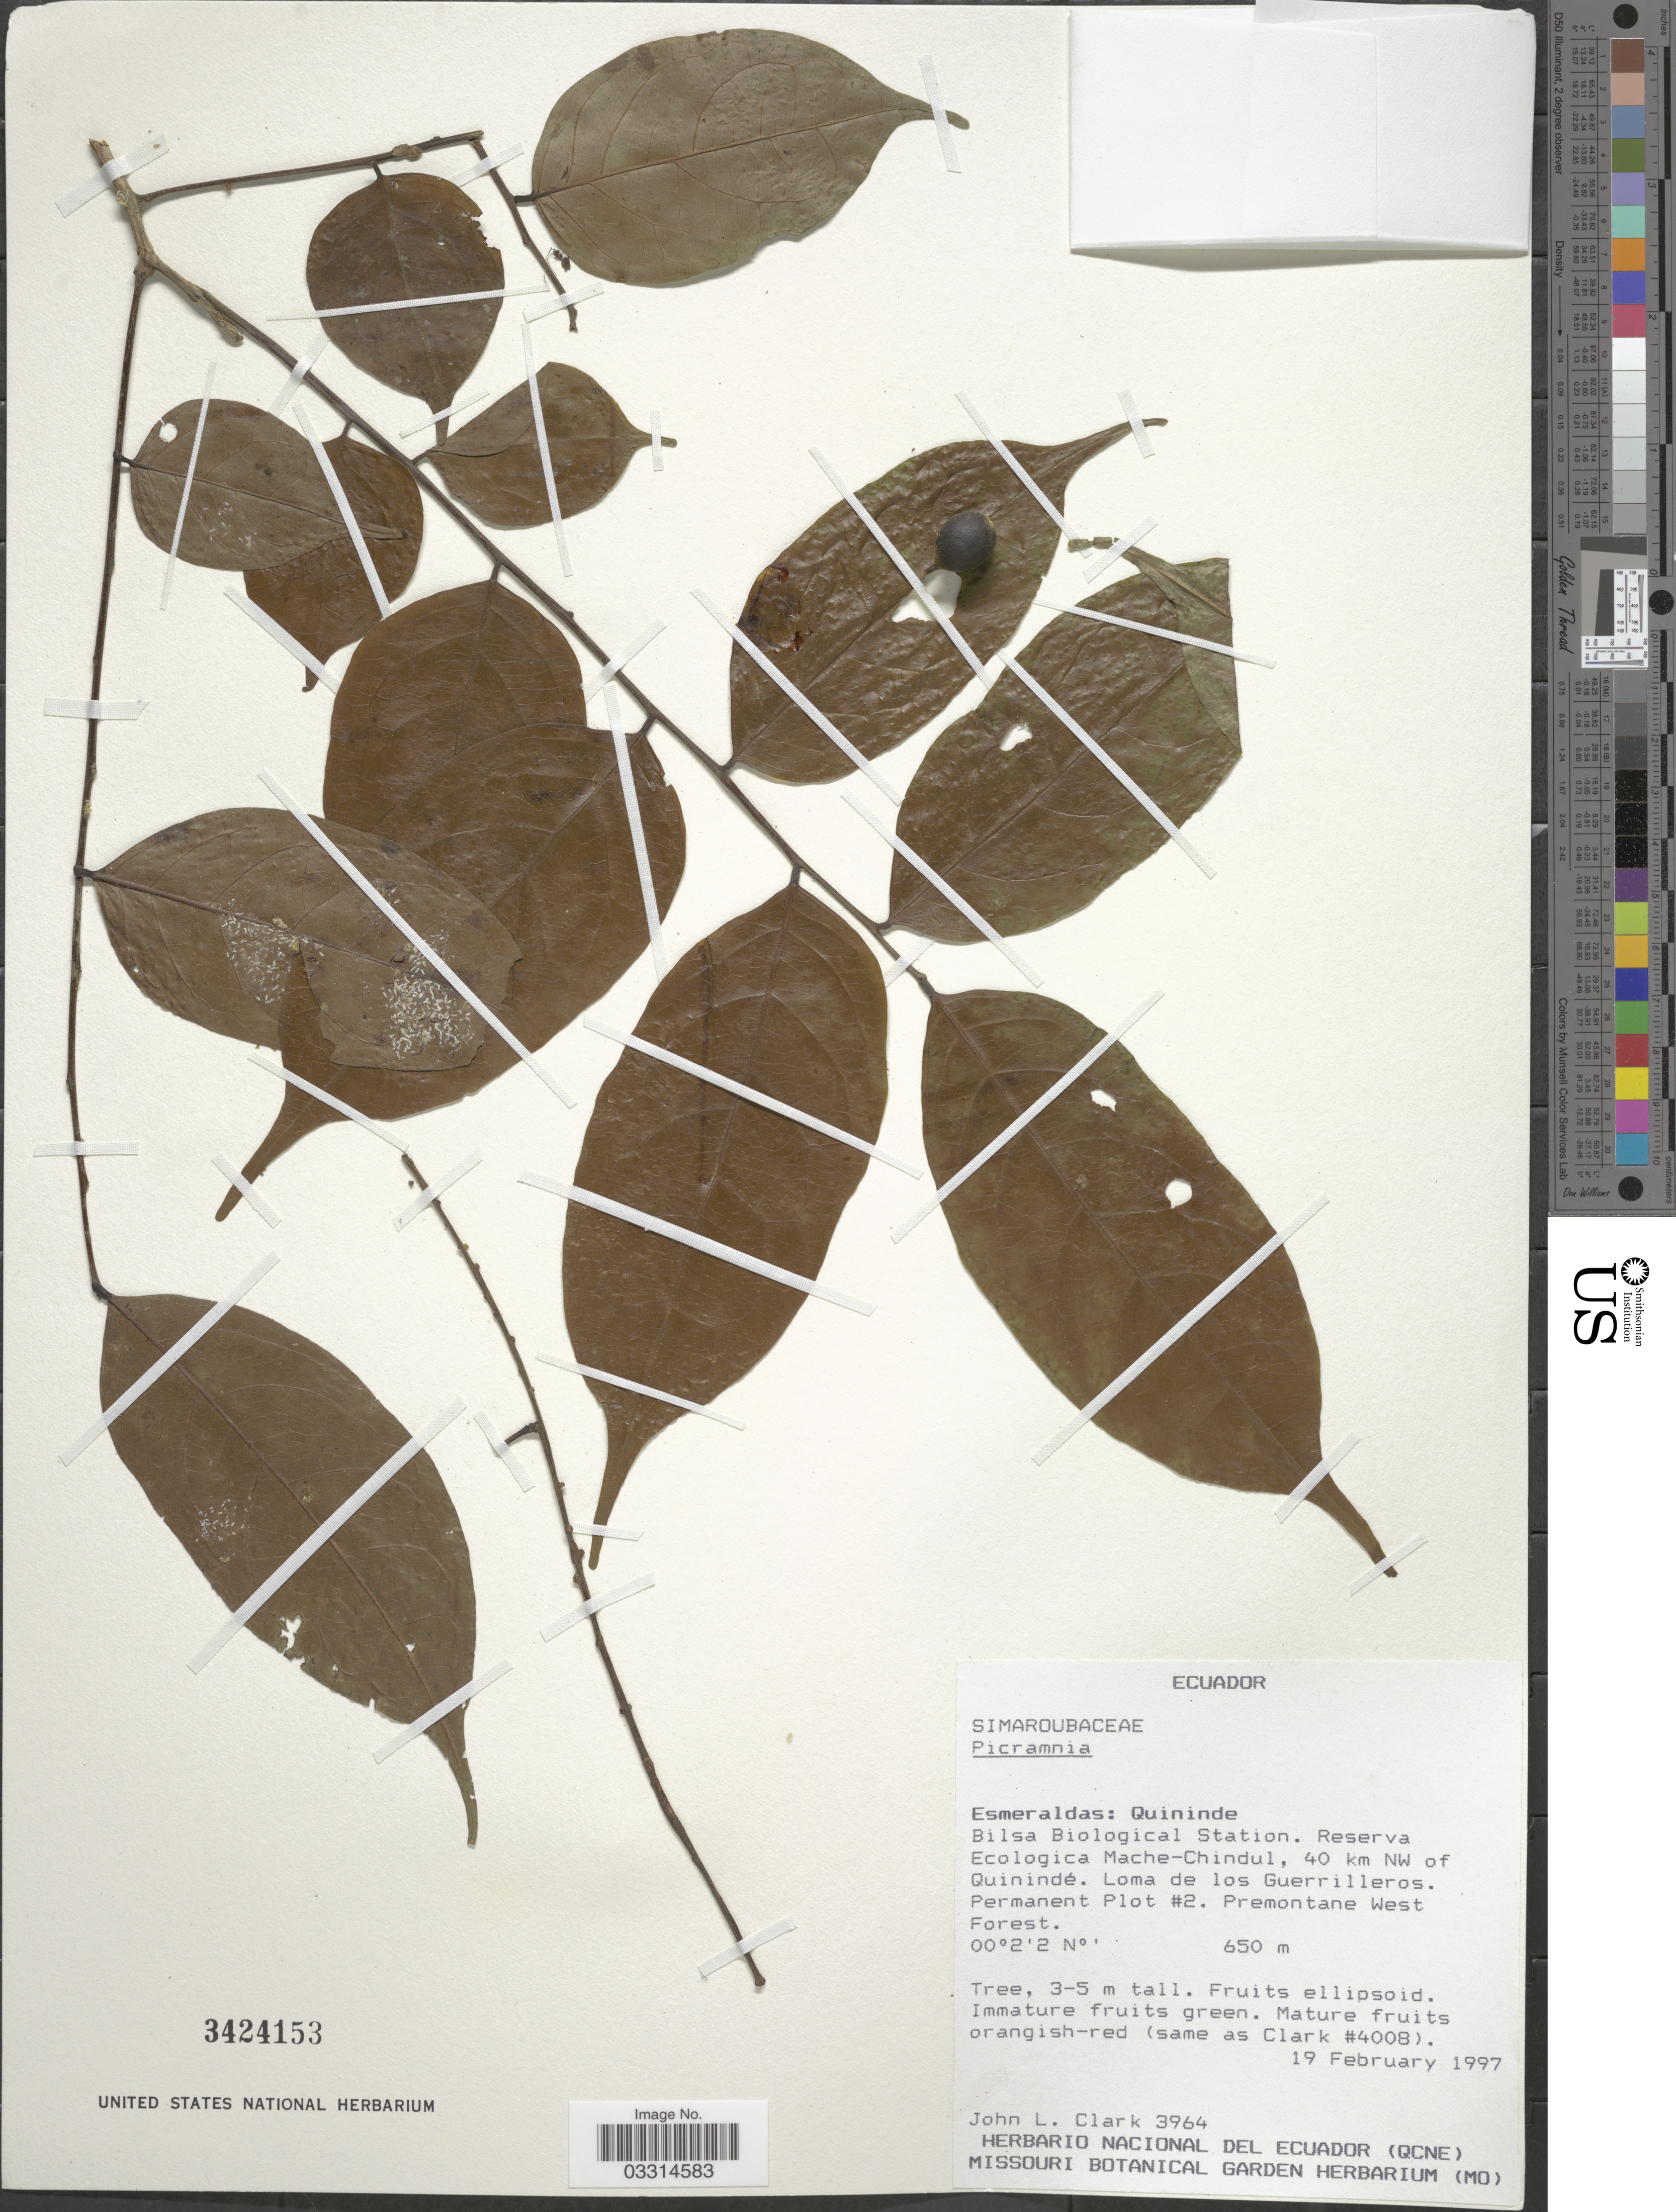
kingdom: Plantae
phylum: Tracheophyta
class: Magnoliopsida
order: Picramniales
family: Picramniaceae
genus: Picramnia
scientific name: Picramnia sp.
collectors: J. L. Clark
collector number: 3964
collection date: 1997-02-19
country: Ecuador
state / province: Esmeraldas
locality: Quininde. Bilsa Biological Station. Reserva Ecologica Mache-Chindul, 40 km NW of Quinindé. Loma de los Guerrilleros. Permanent Plot #2.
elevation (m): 650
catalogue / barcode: US 3424153